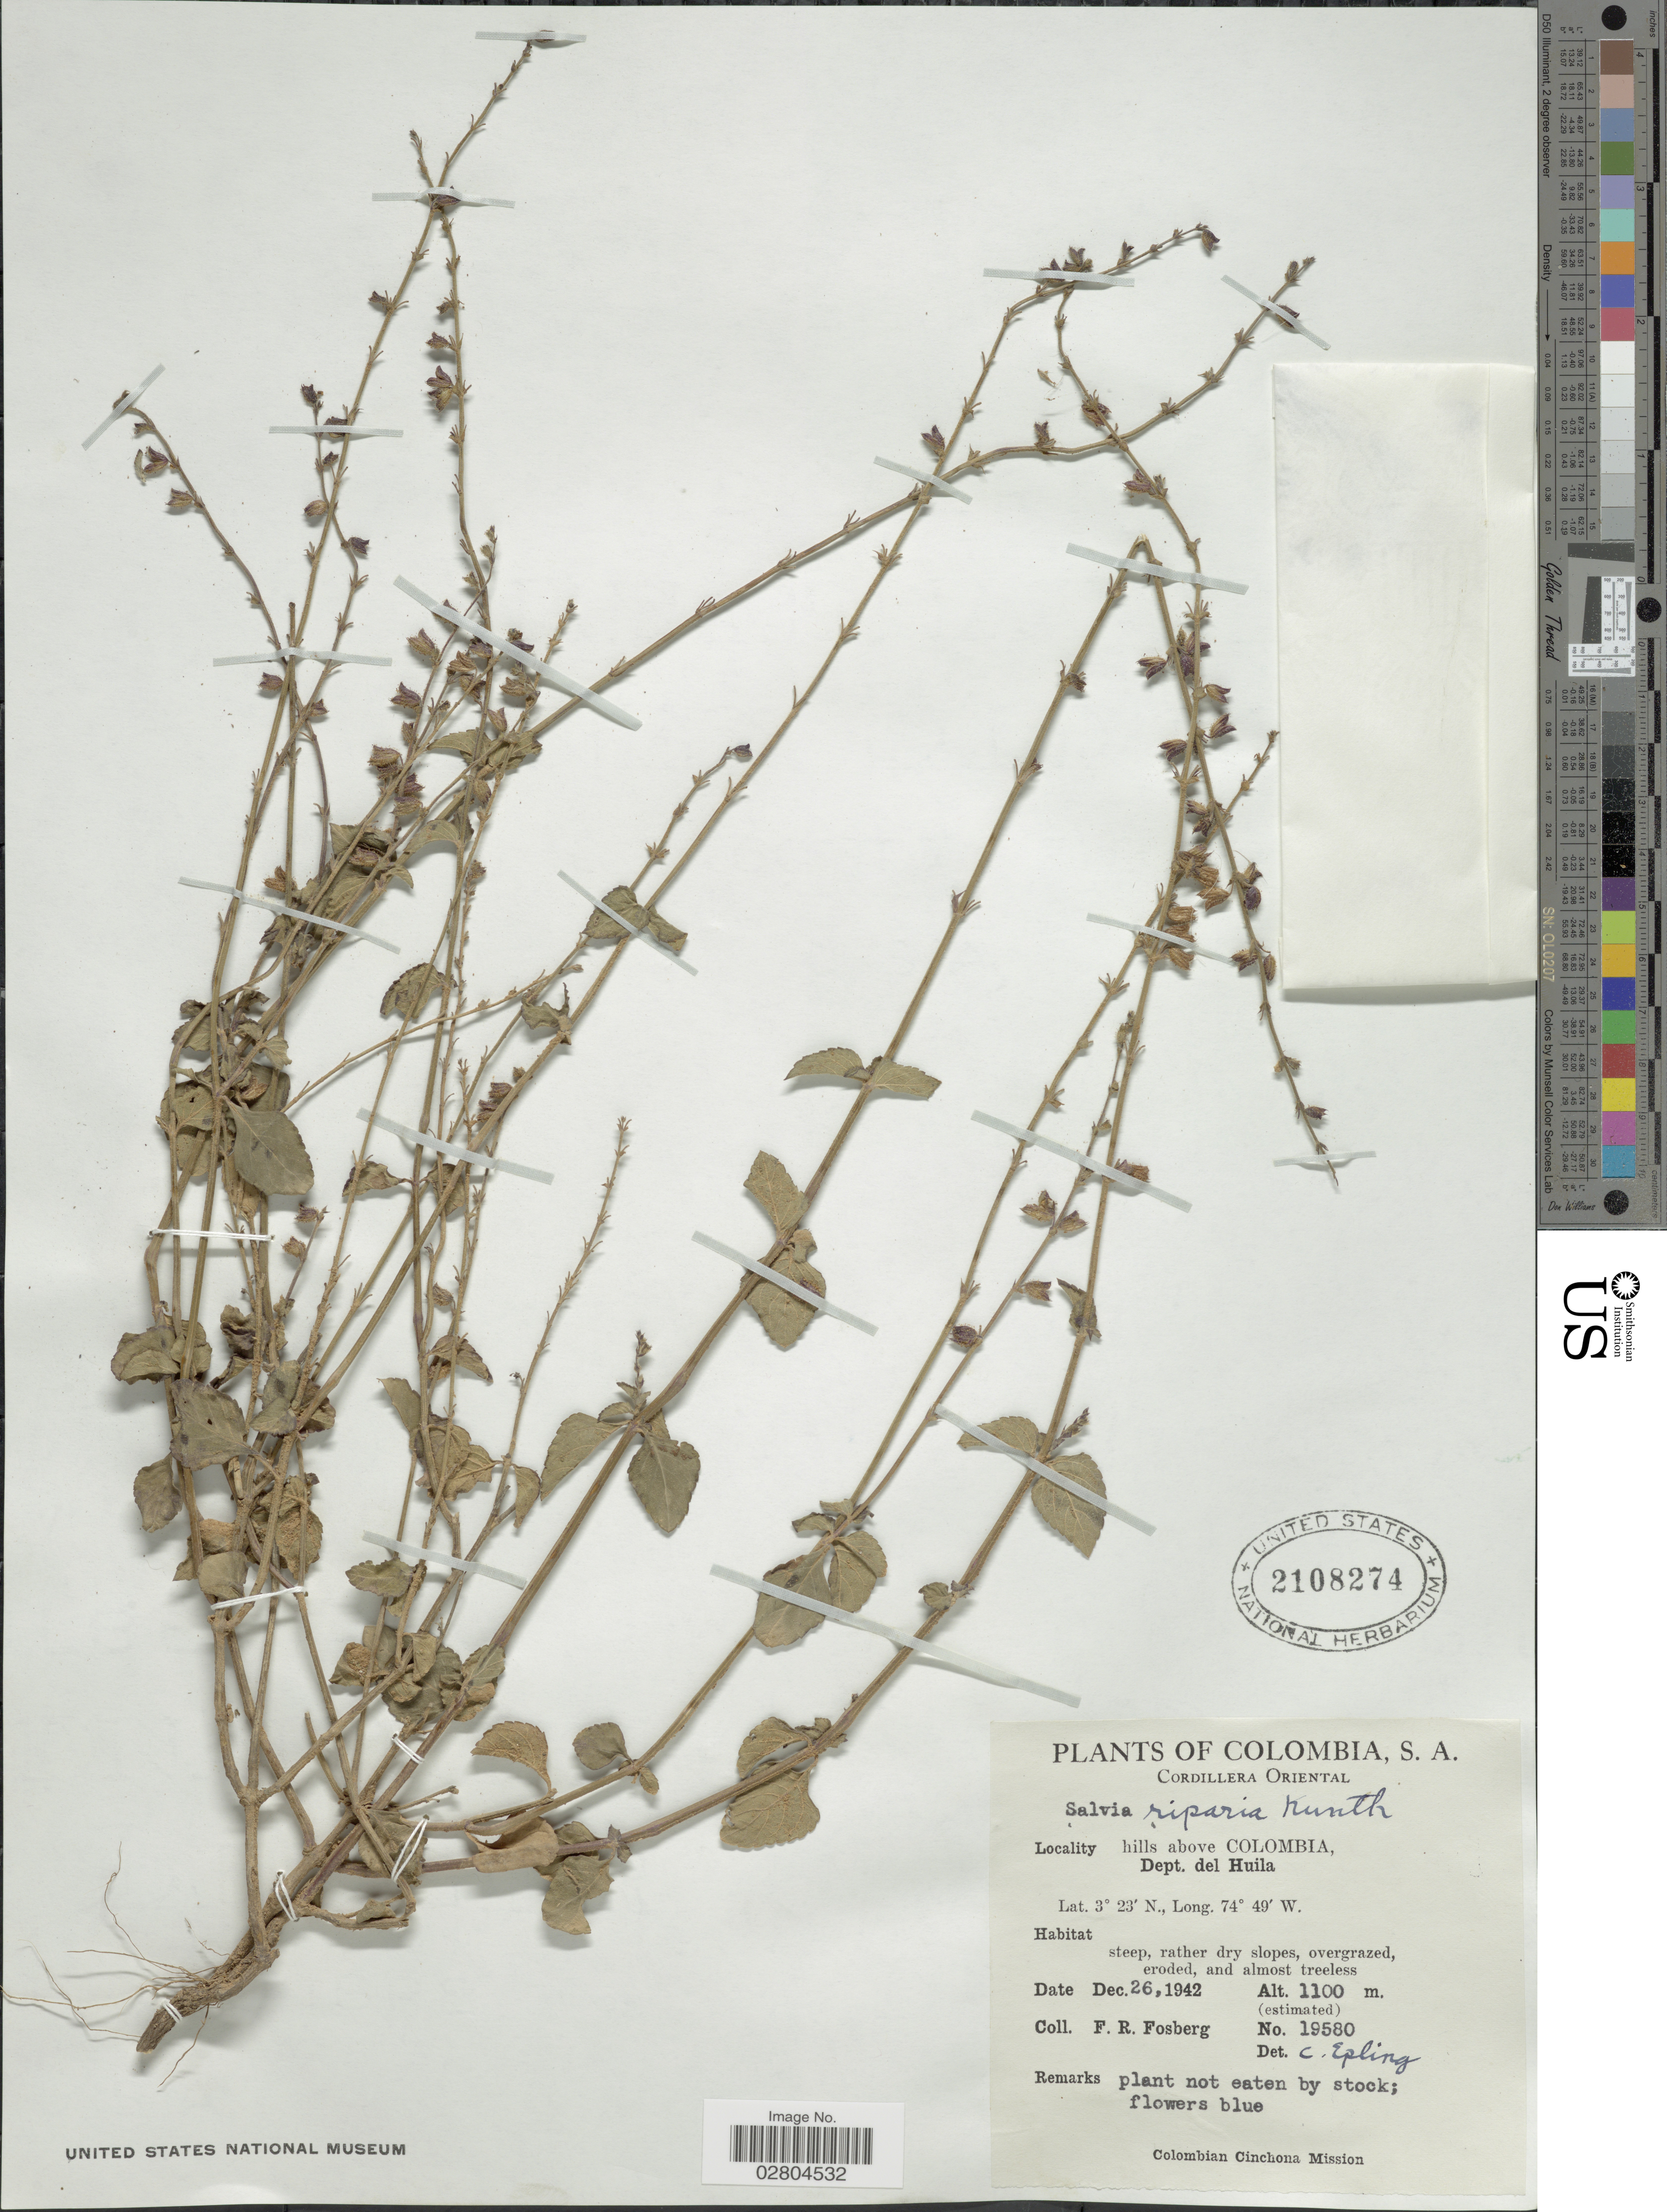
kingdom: Plantae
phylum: Tracheophyta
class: Magnoliopsida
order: Lamiales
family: Lamiaceae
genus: Salvia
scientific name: Salvia misella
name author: Kunth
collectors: F. R. Fosberg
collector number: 19580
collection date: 1942-12-26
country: Colombia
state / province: Huila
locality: Cordillera Oriental. hills above Colombia, Dept. del Huila.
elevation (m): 1100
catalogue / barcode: US 2108274